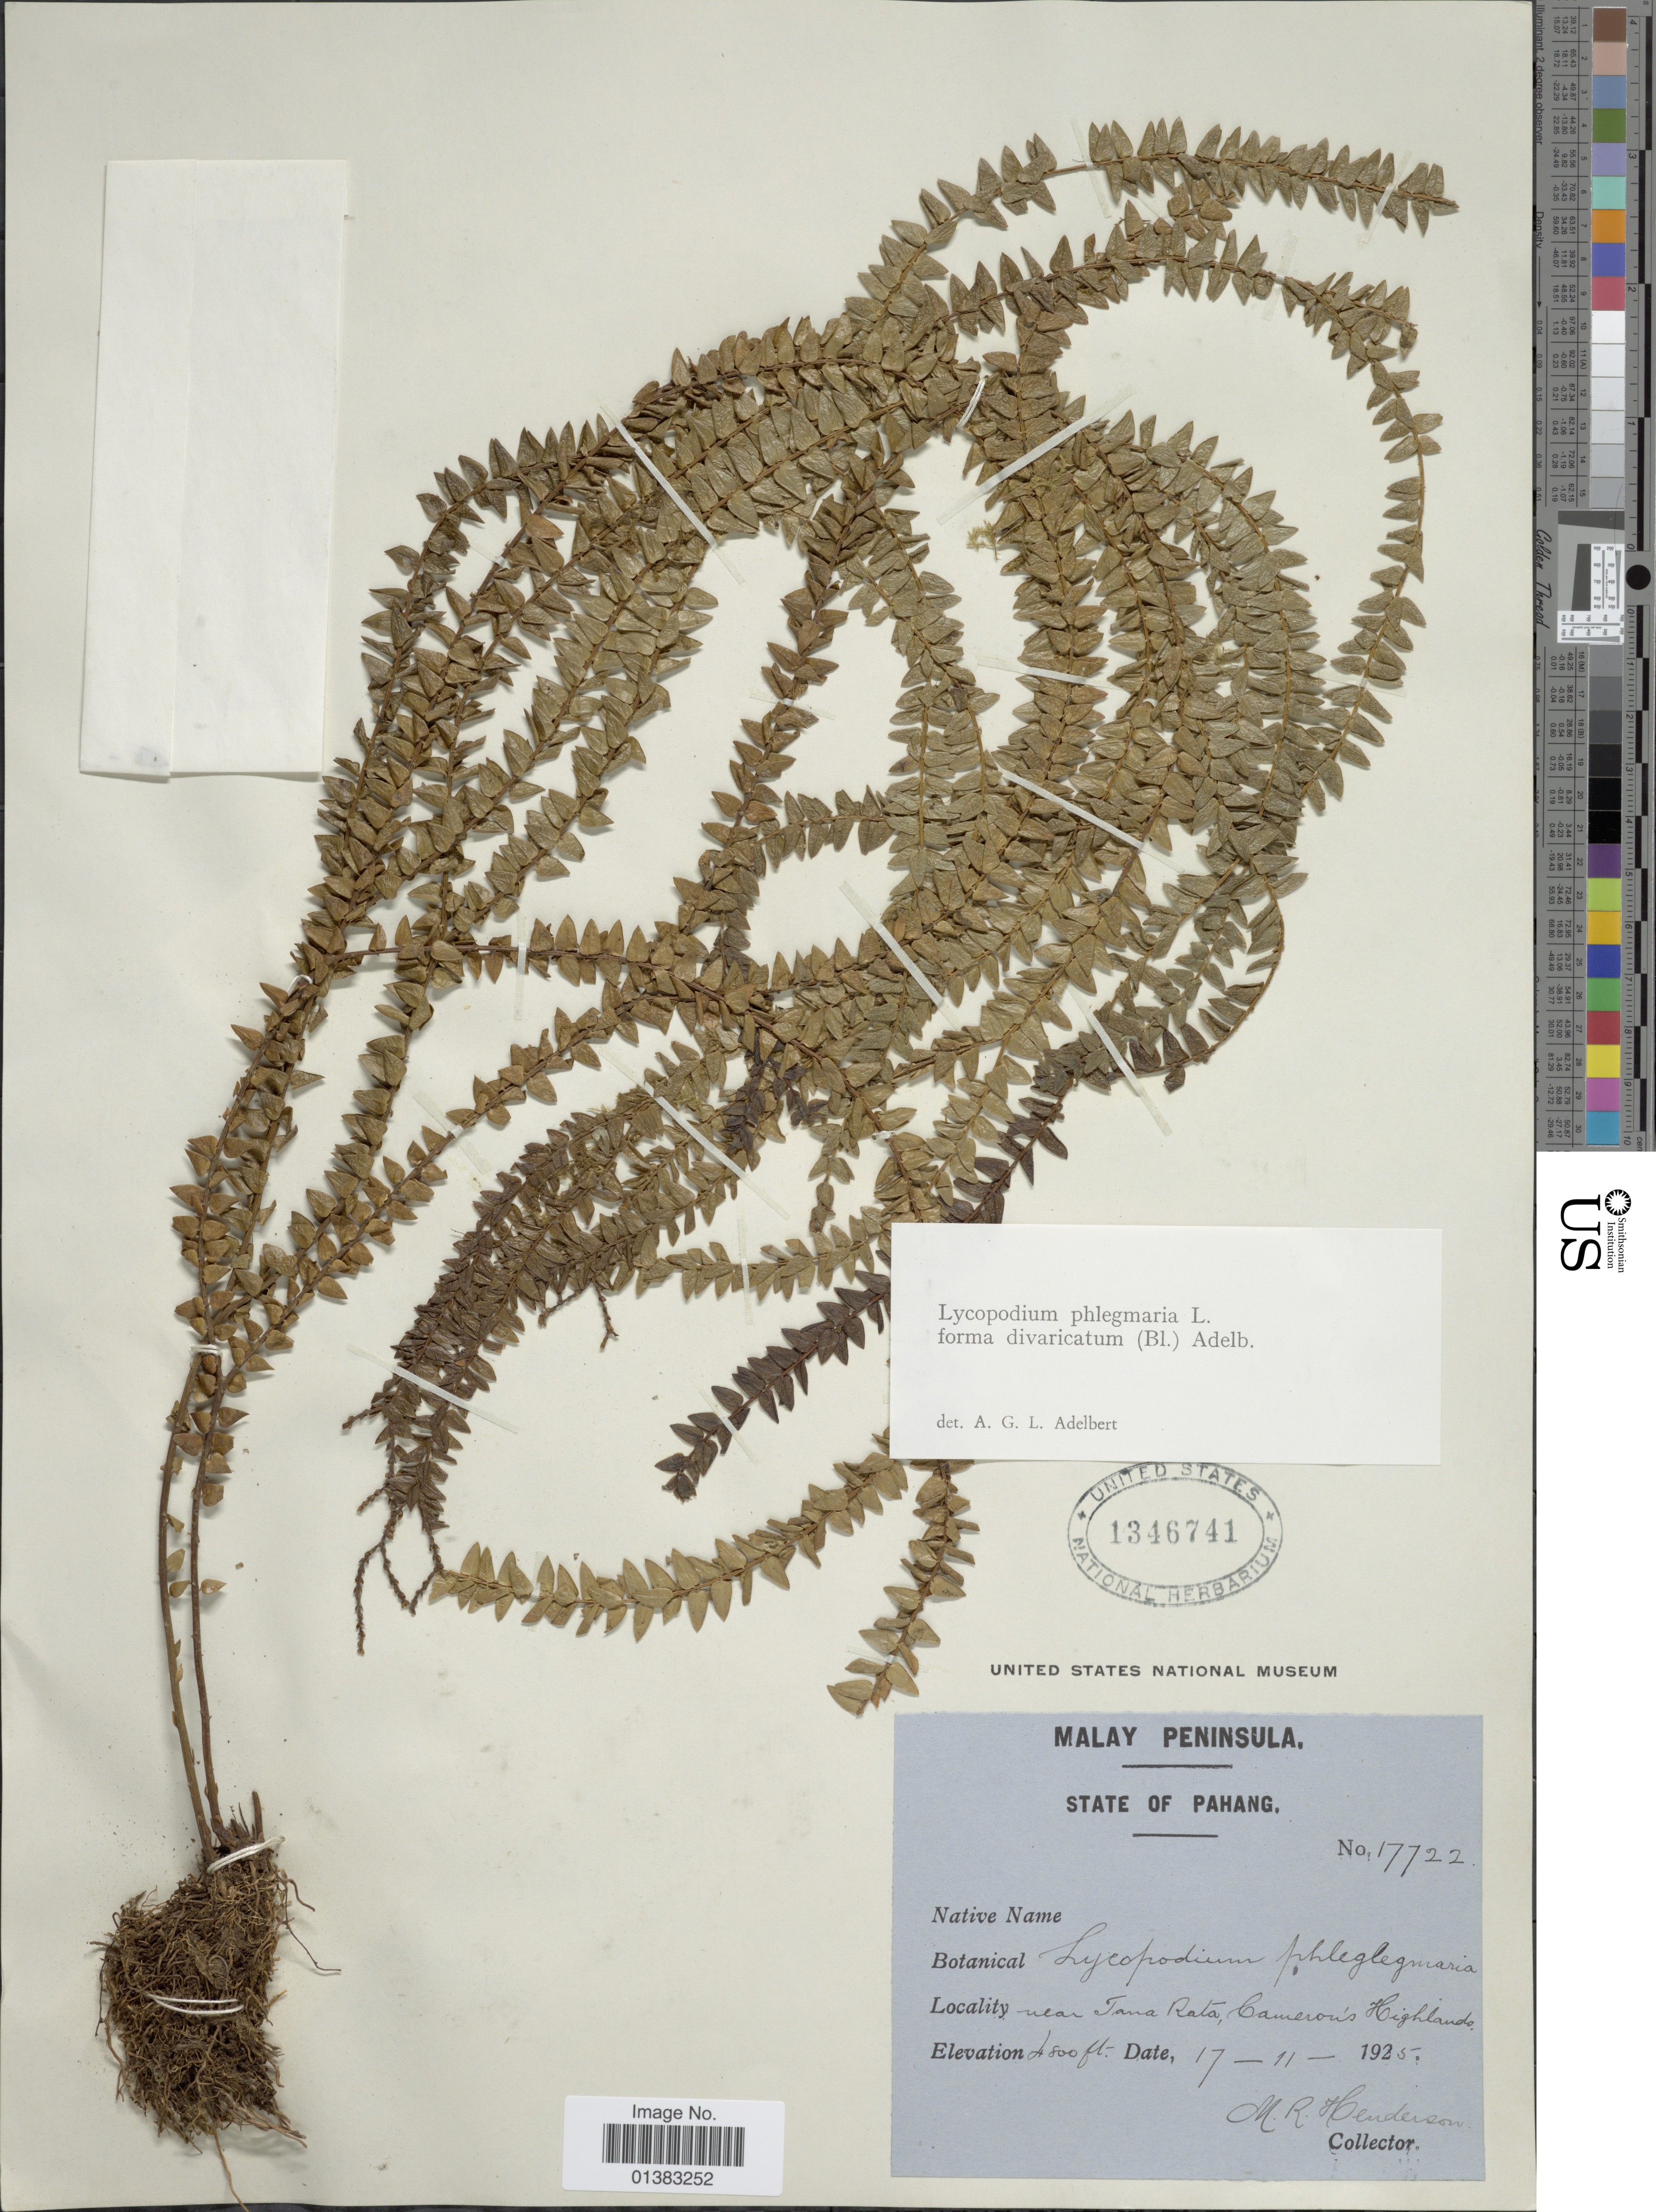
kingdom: Plantae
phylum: Tracheophyta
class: Lycopodiopsida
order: Lycopodiales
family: Lycopodiaceae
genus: Phlegmariurus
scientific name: Phlegmariurus phlegmaria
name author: (L.) Holub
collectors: M. Henderson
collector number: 17722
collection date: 1925-11-17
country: Malaysia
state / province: Pahang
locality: Near Tana Rata, Cameron's Highlands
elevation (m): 1463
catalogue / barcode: US 1346741